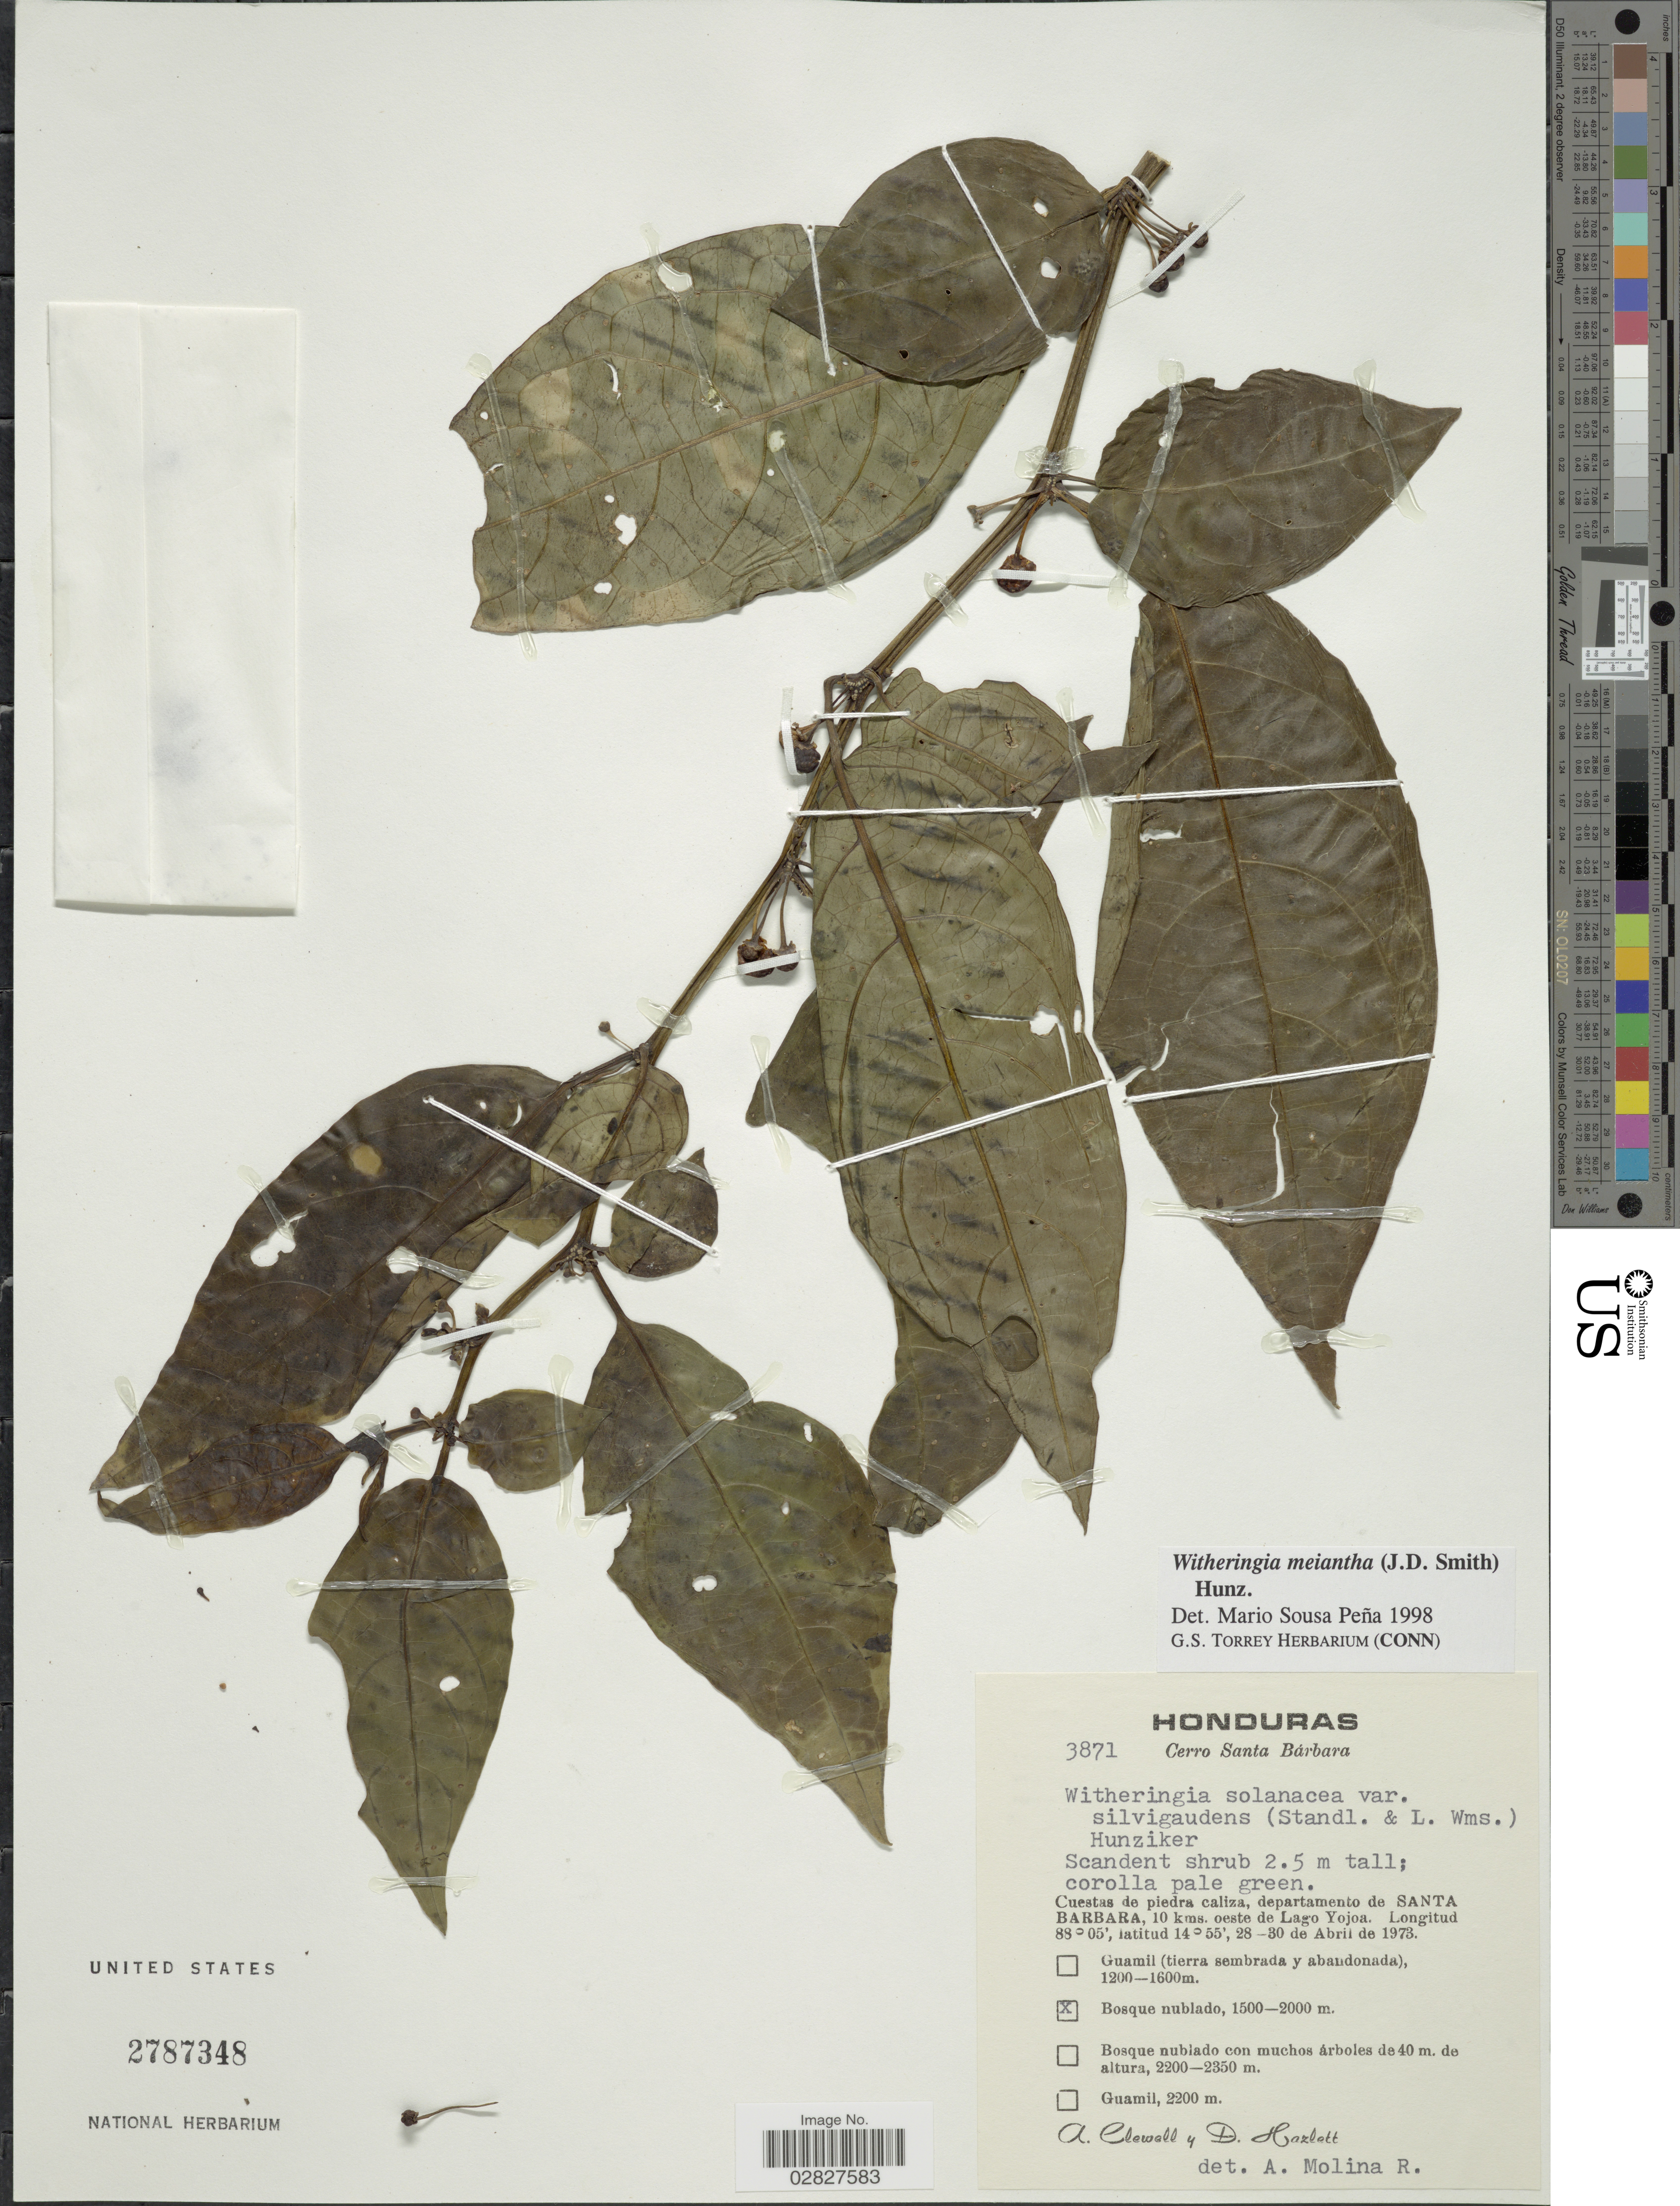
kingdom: Plantae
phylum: Tracheophyta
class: Magnoliopsida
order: Solanales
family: Solanaceae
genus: Witheringia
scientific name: Witheringia meiantha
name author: (Donn. Sm.) Hunz.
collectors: A. Clewell & D. Hazlett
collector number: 3871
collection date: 1973-04-28/1973-04-30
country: Honduras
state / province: Santa Bárbara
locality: Cerro Santa Bárbara. Cuestas de piedra caliza, departamento de Santa Barbara, 10 kms. oeste de Lago Yojoa. Bosque nublado.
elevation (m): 1500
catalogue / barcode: US 2787348